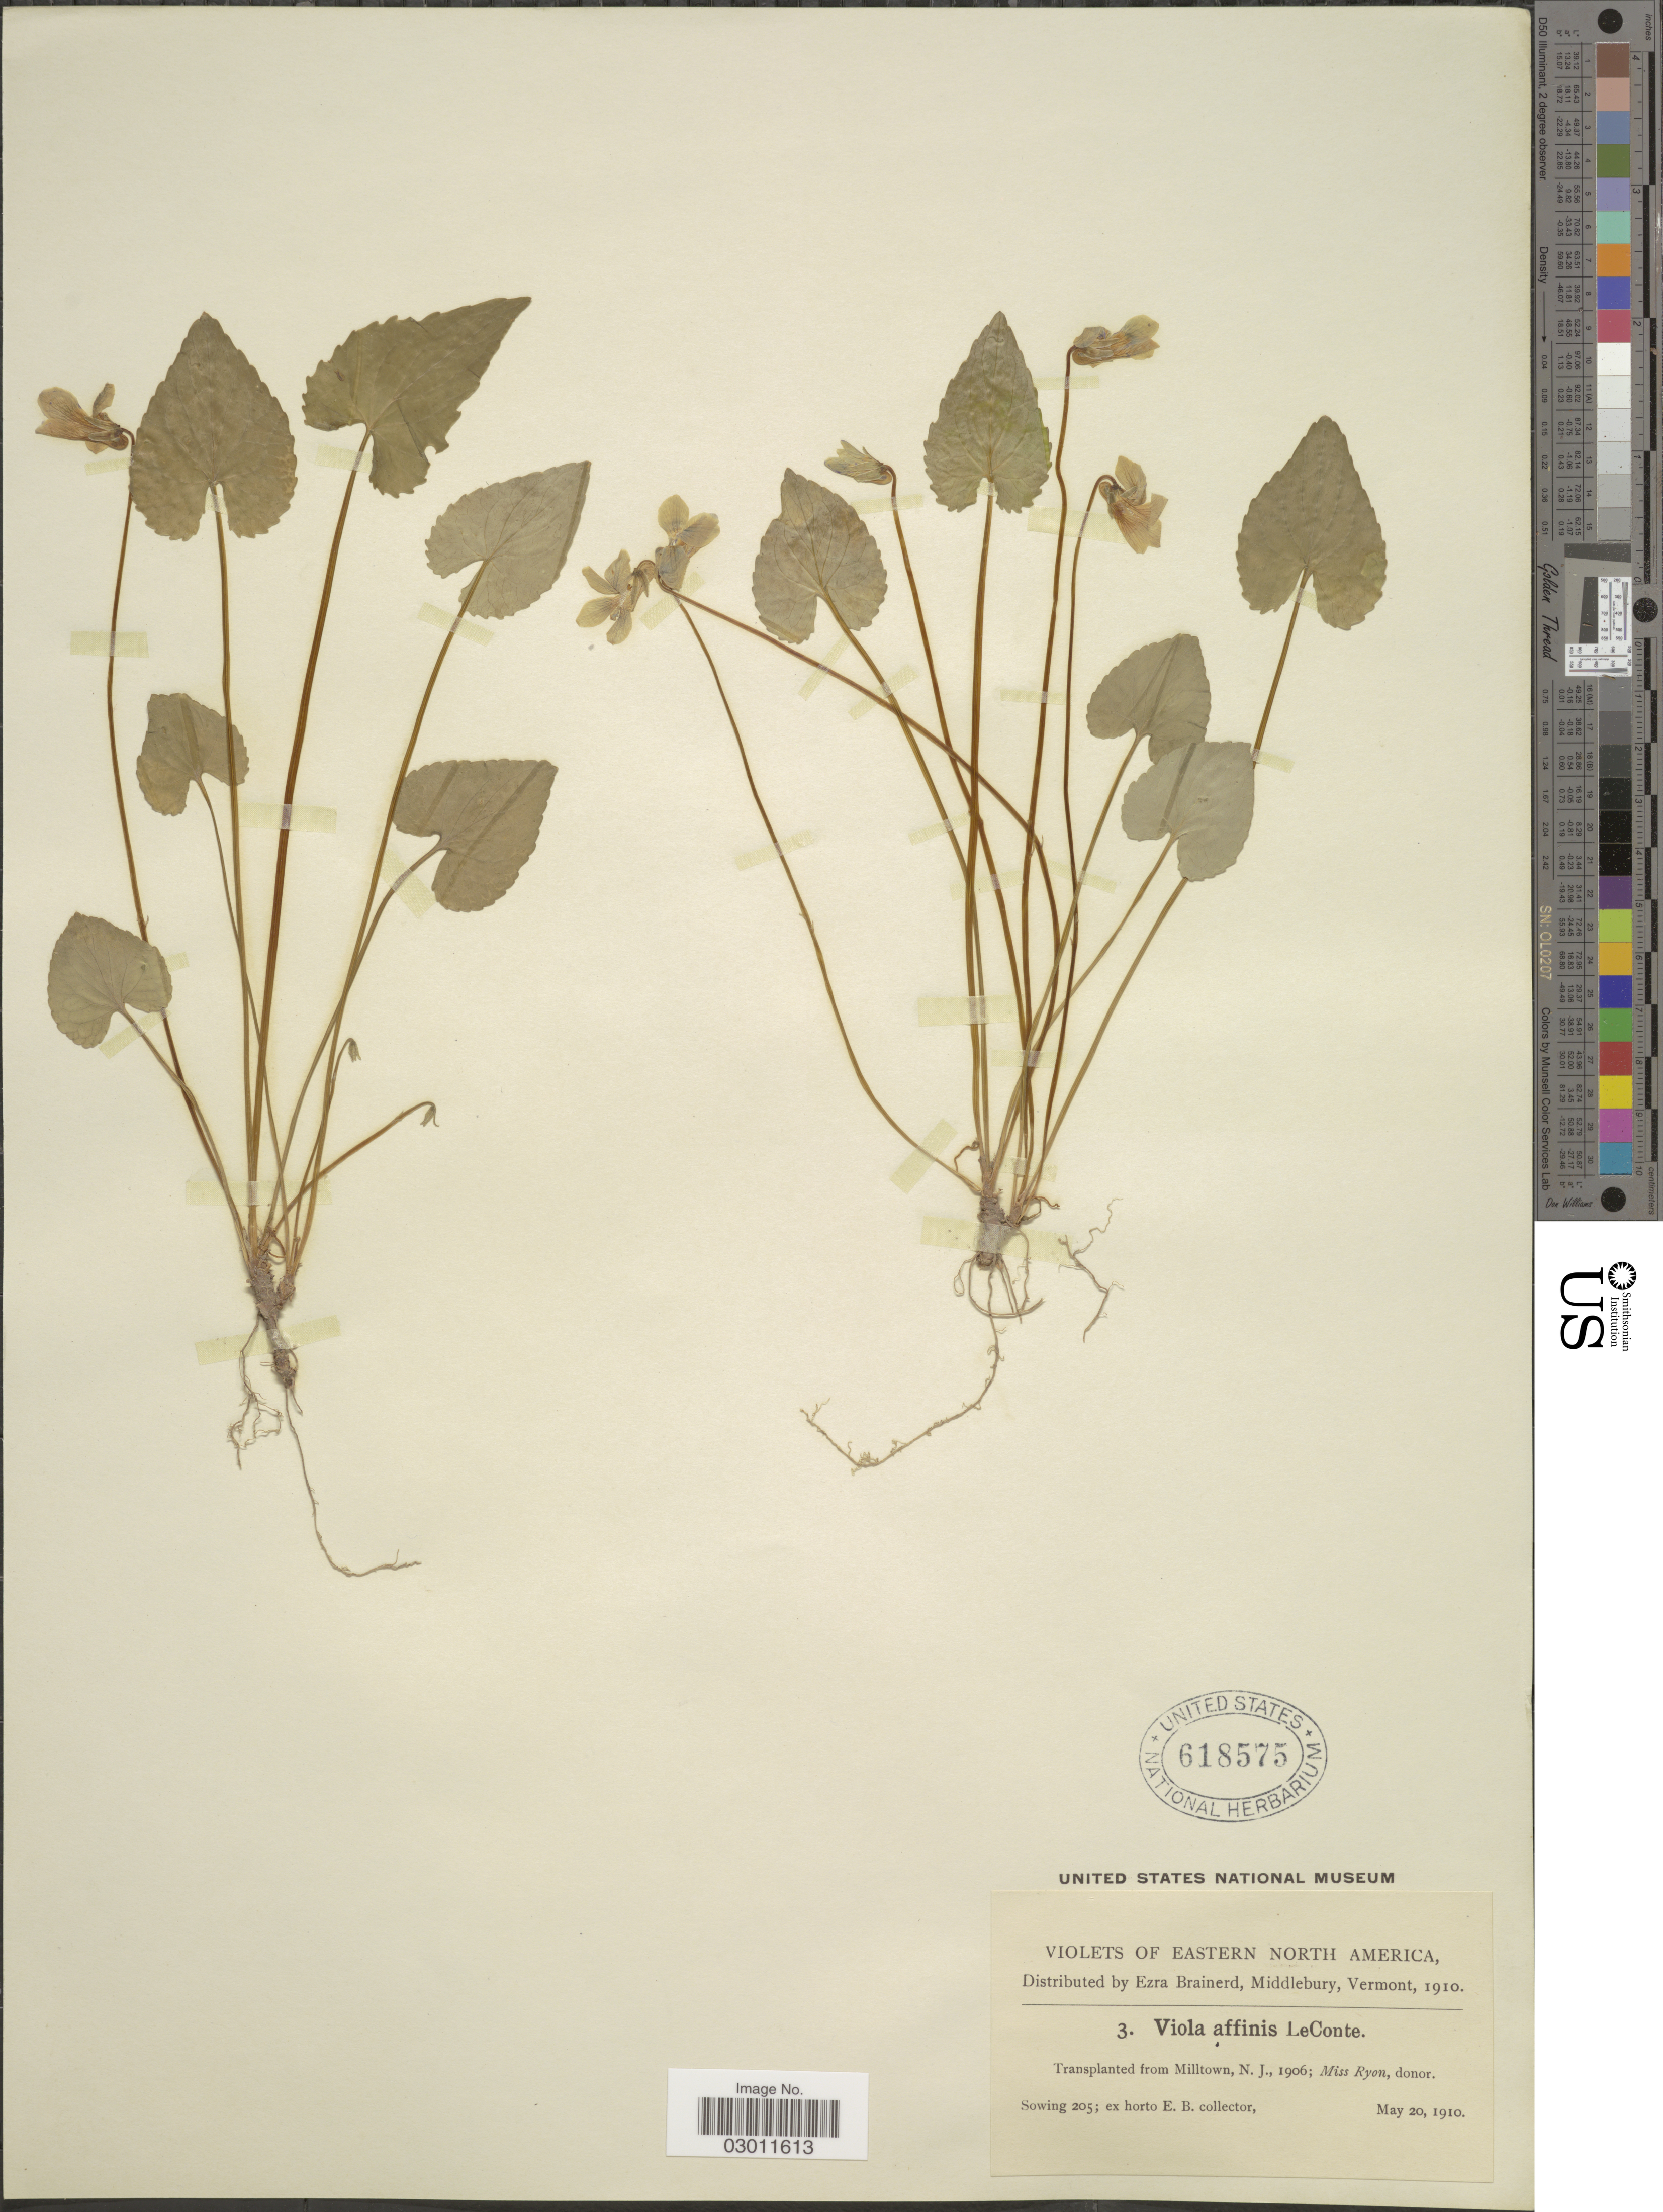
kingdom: Plantae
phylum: Tracheophyta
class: Magnoliopsida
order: Malpighiales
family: Violaceae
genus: Viola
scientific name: Viola affinis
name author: LeConte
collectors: ex herb. Ezra Brainerd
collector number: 3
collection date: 1910-05-20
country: United States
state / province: New Jersey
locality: Eastern North America. Transplanted from Milltown, N. J.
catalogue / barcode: US 618575